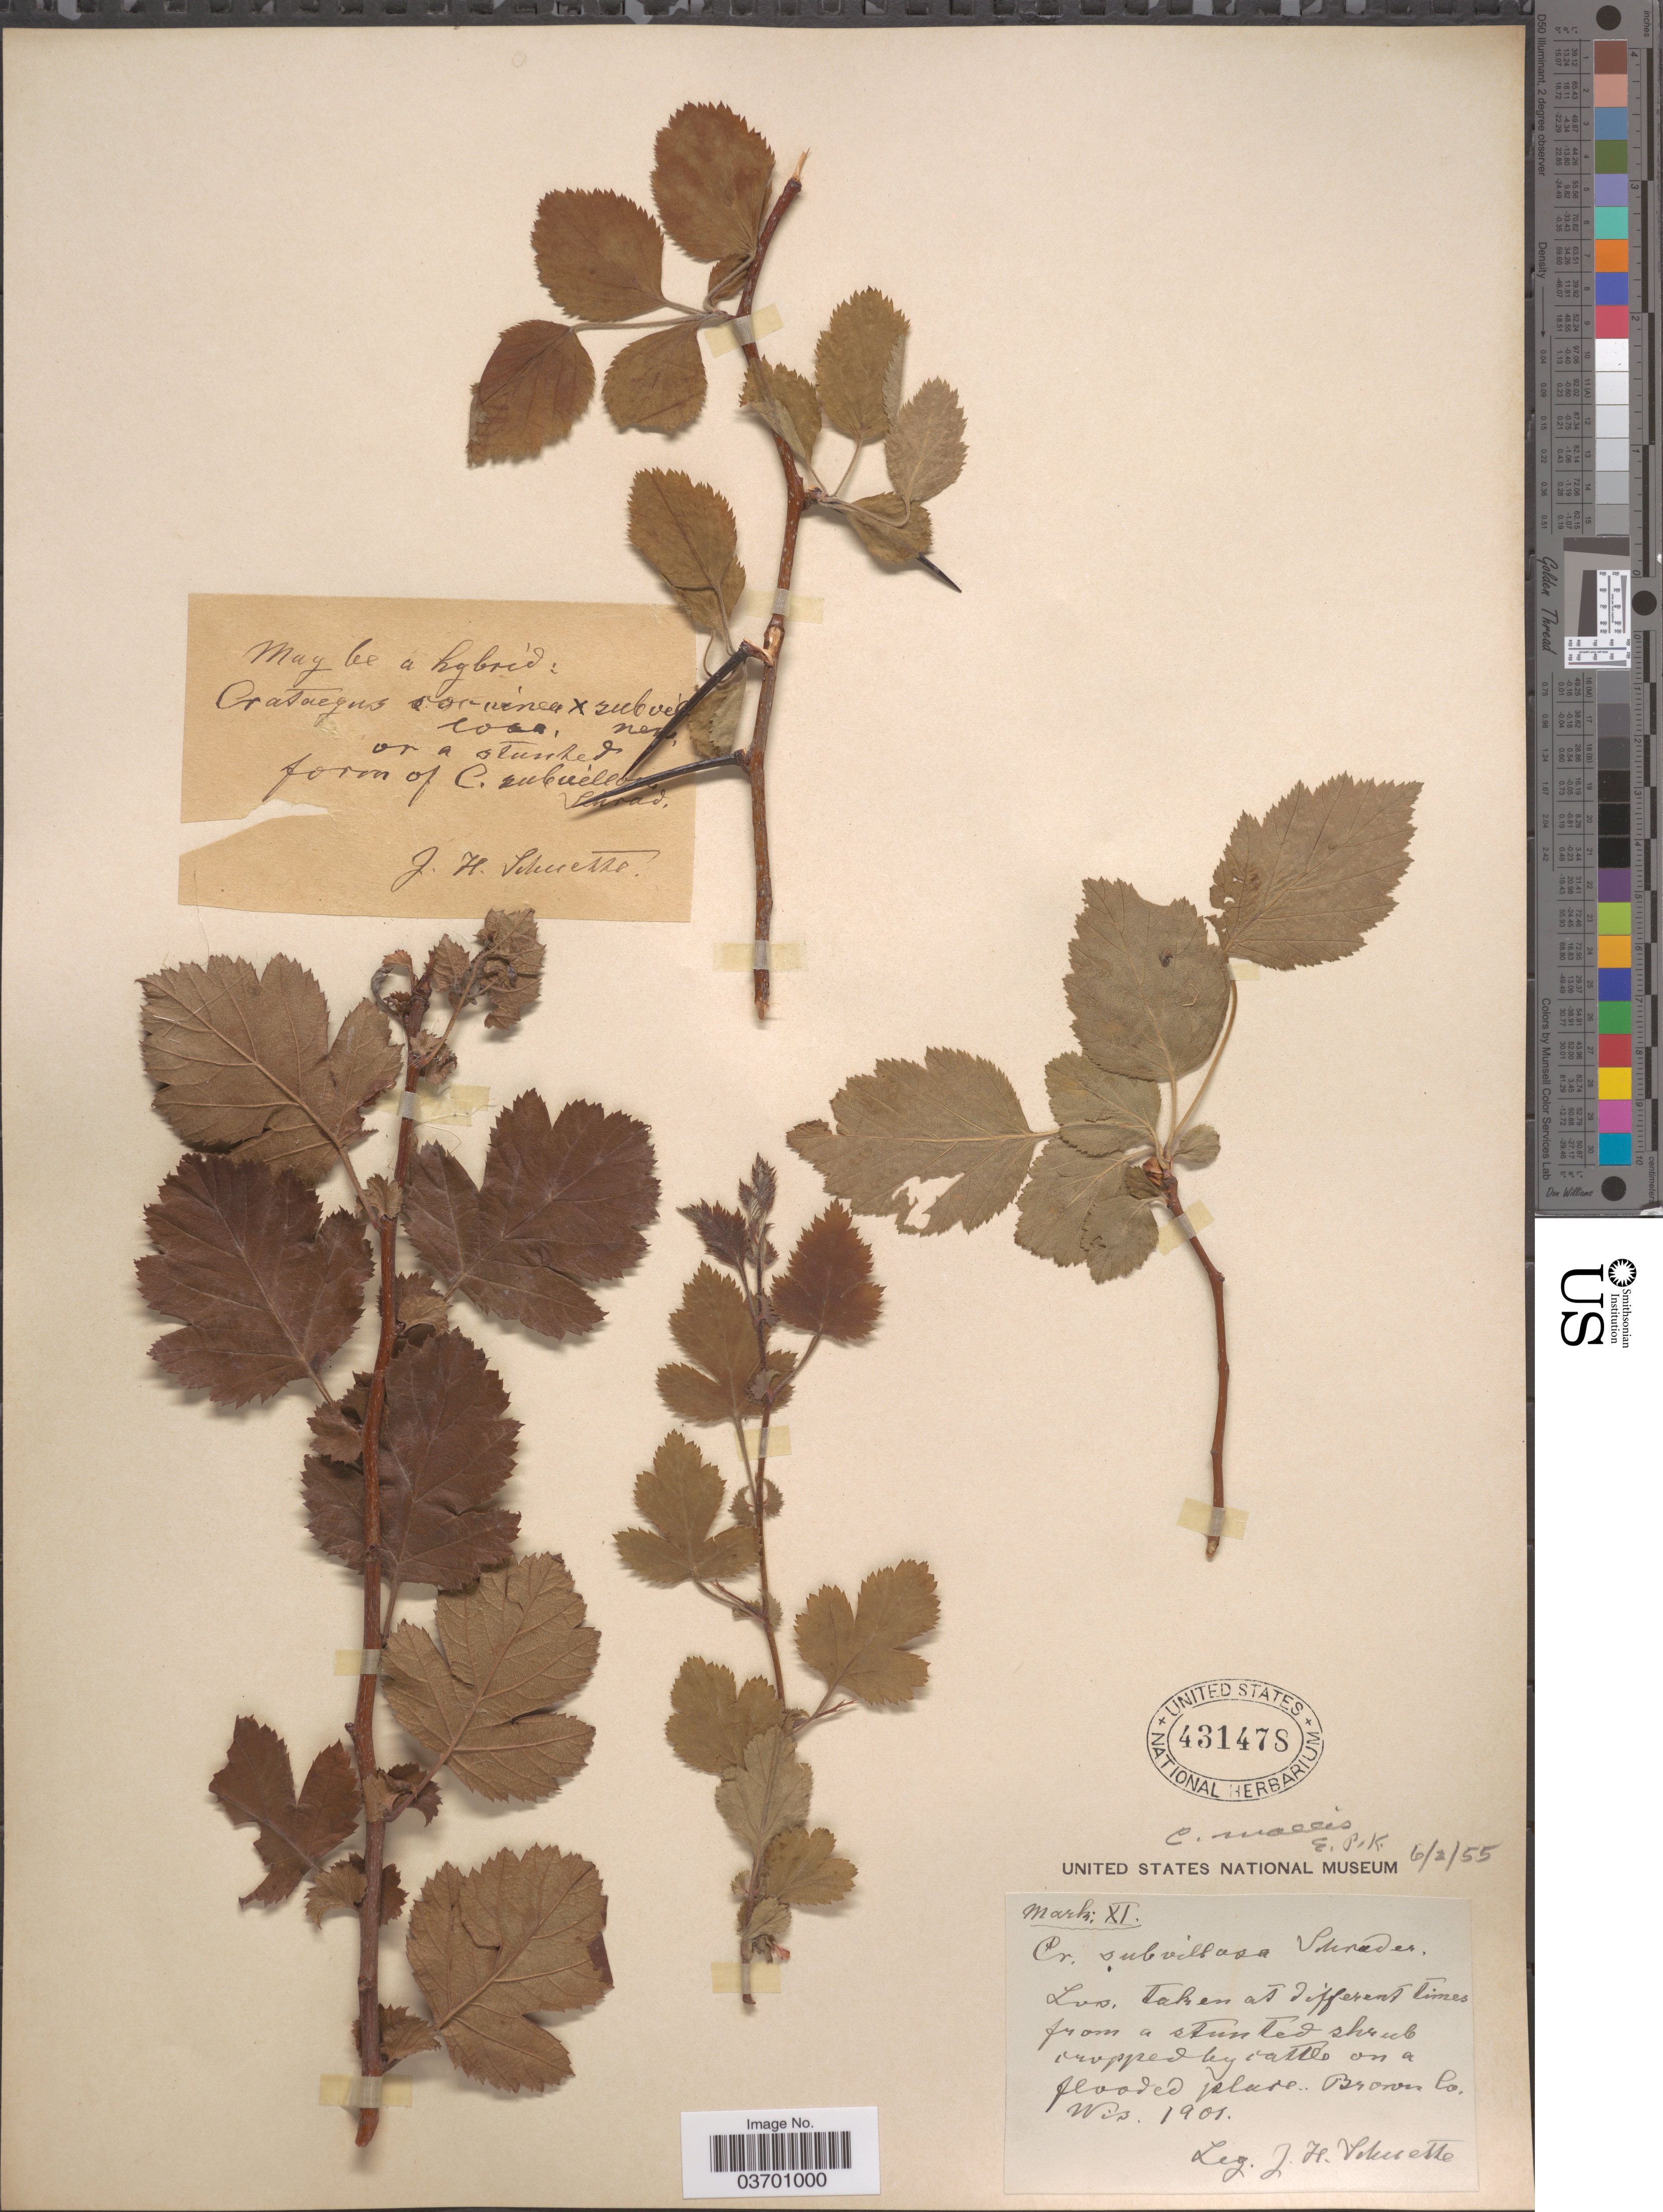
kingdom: Plantae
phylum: Tracheophyta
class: Magnoliopsida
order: Rosales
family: Rosaceae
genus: Crataegus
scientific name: Crataegus mollis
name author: (Torr. & A. Gray) Scheele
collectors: J. H. Schuette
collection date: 1901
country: United States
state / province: Wisconsin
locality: Brown Co.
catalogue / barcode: US 431478